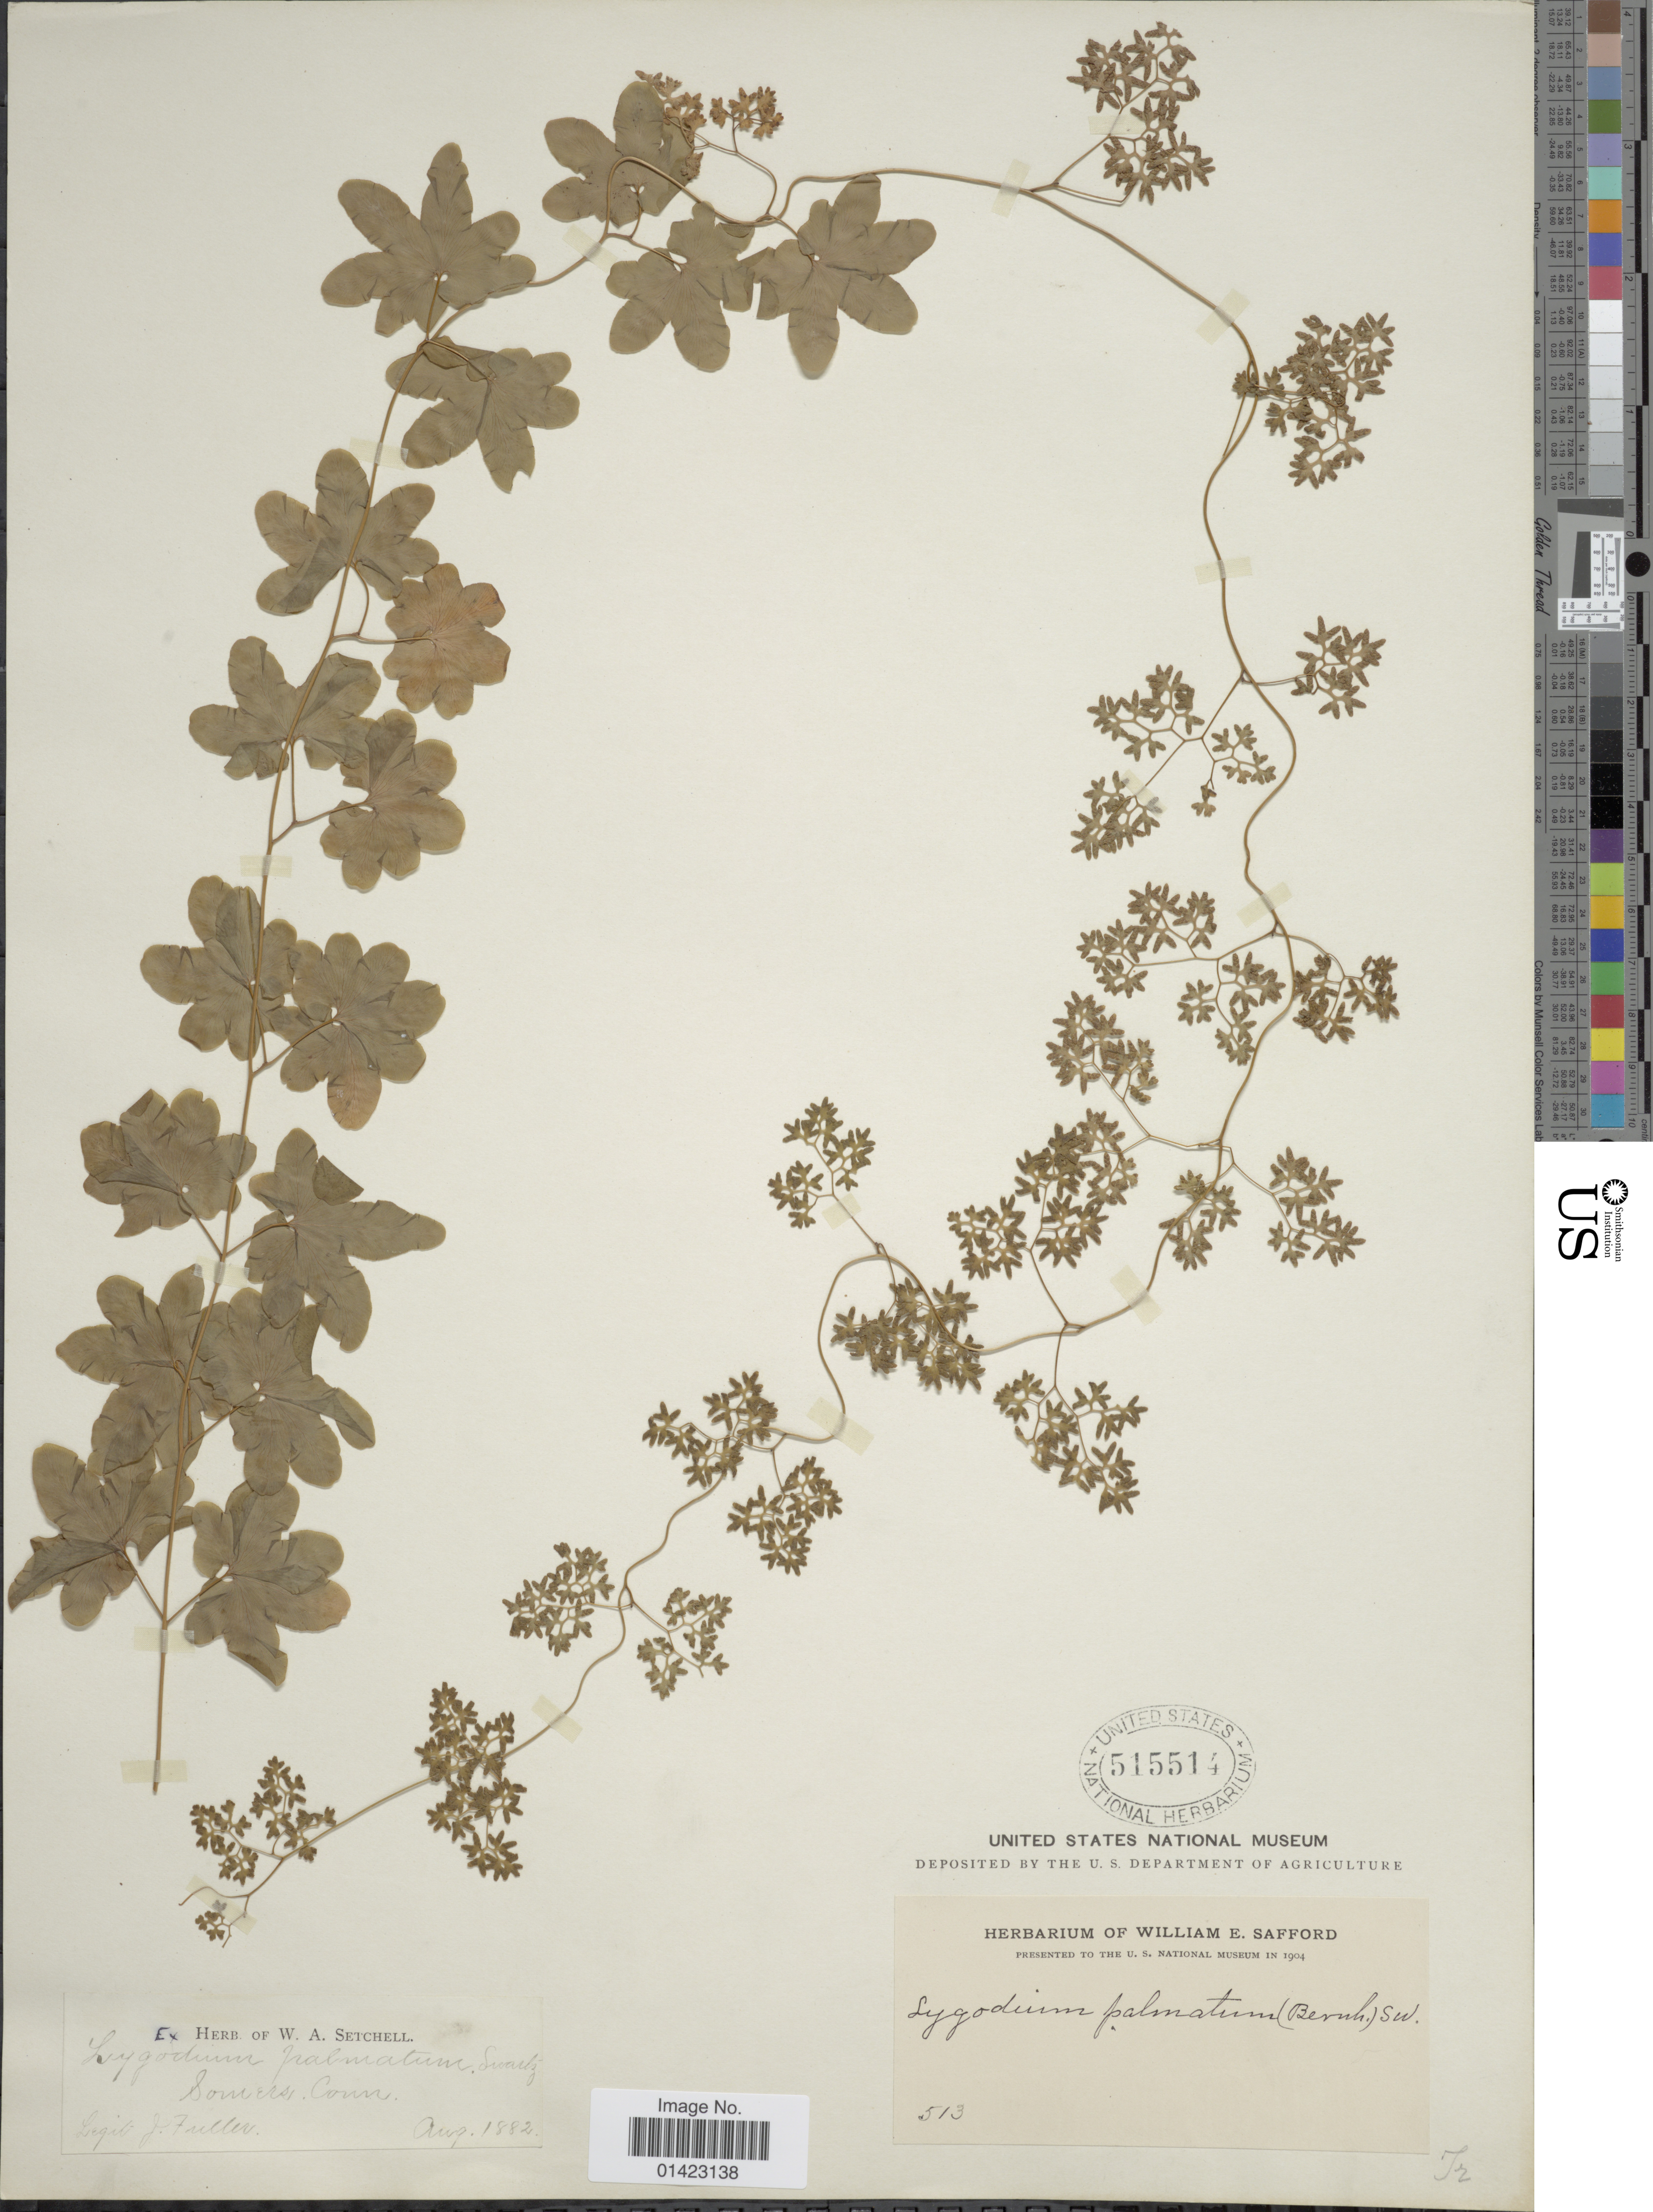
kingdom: Plantae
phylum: Tracheophyta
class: Polypodiopsida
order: Schizaeales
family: Lygodiaceae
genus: Lygodium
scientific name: Lygodium palmatum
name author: (Bernh.) Sw.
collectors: J. B. Fuller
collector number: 513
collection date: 1882-08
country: United States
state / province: Connecticut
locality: Somers Conn.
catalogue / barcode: US 515514